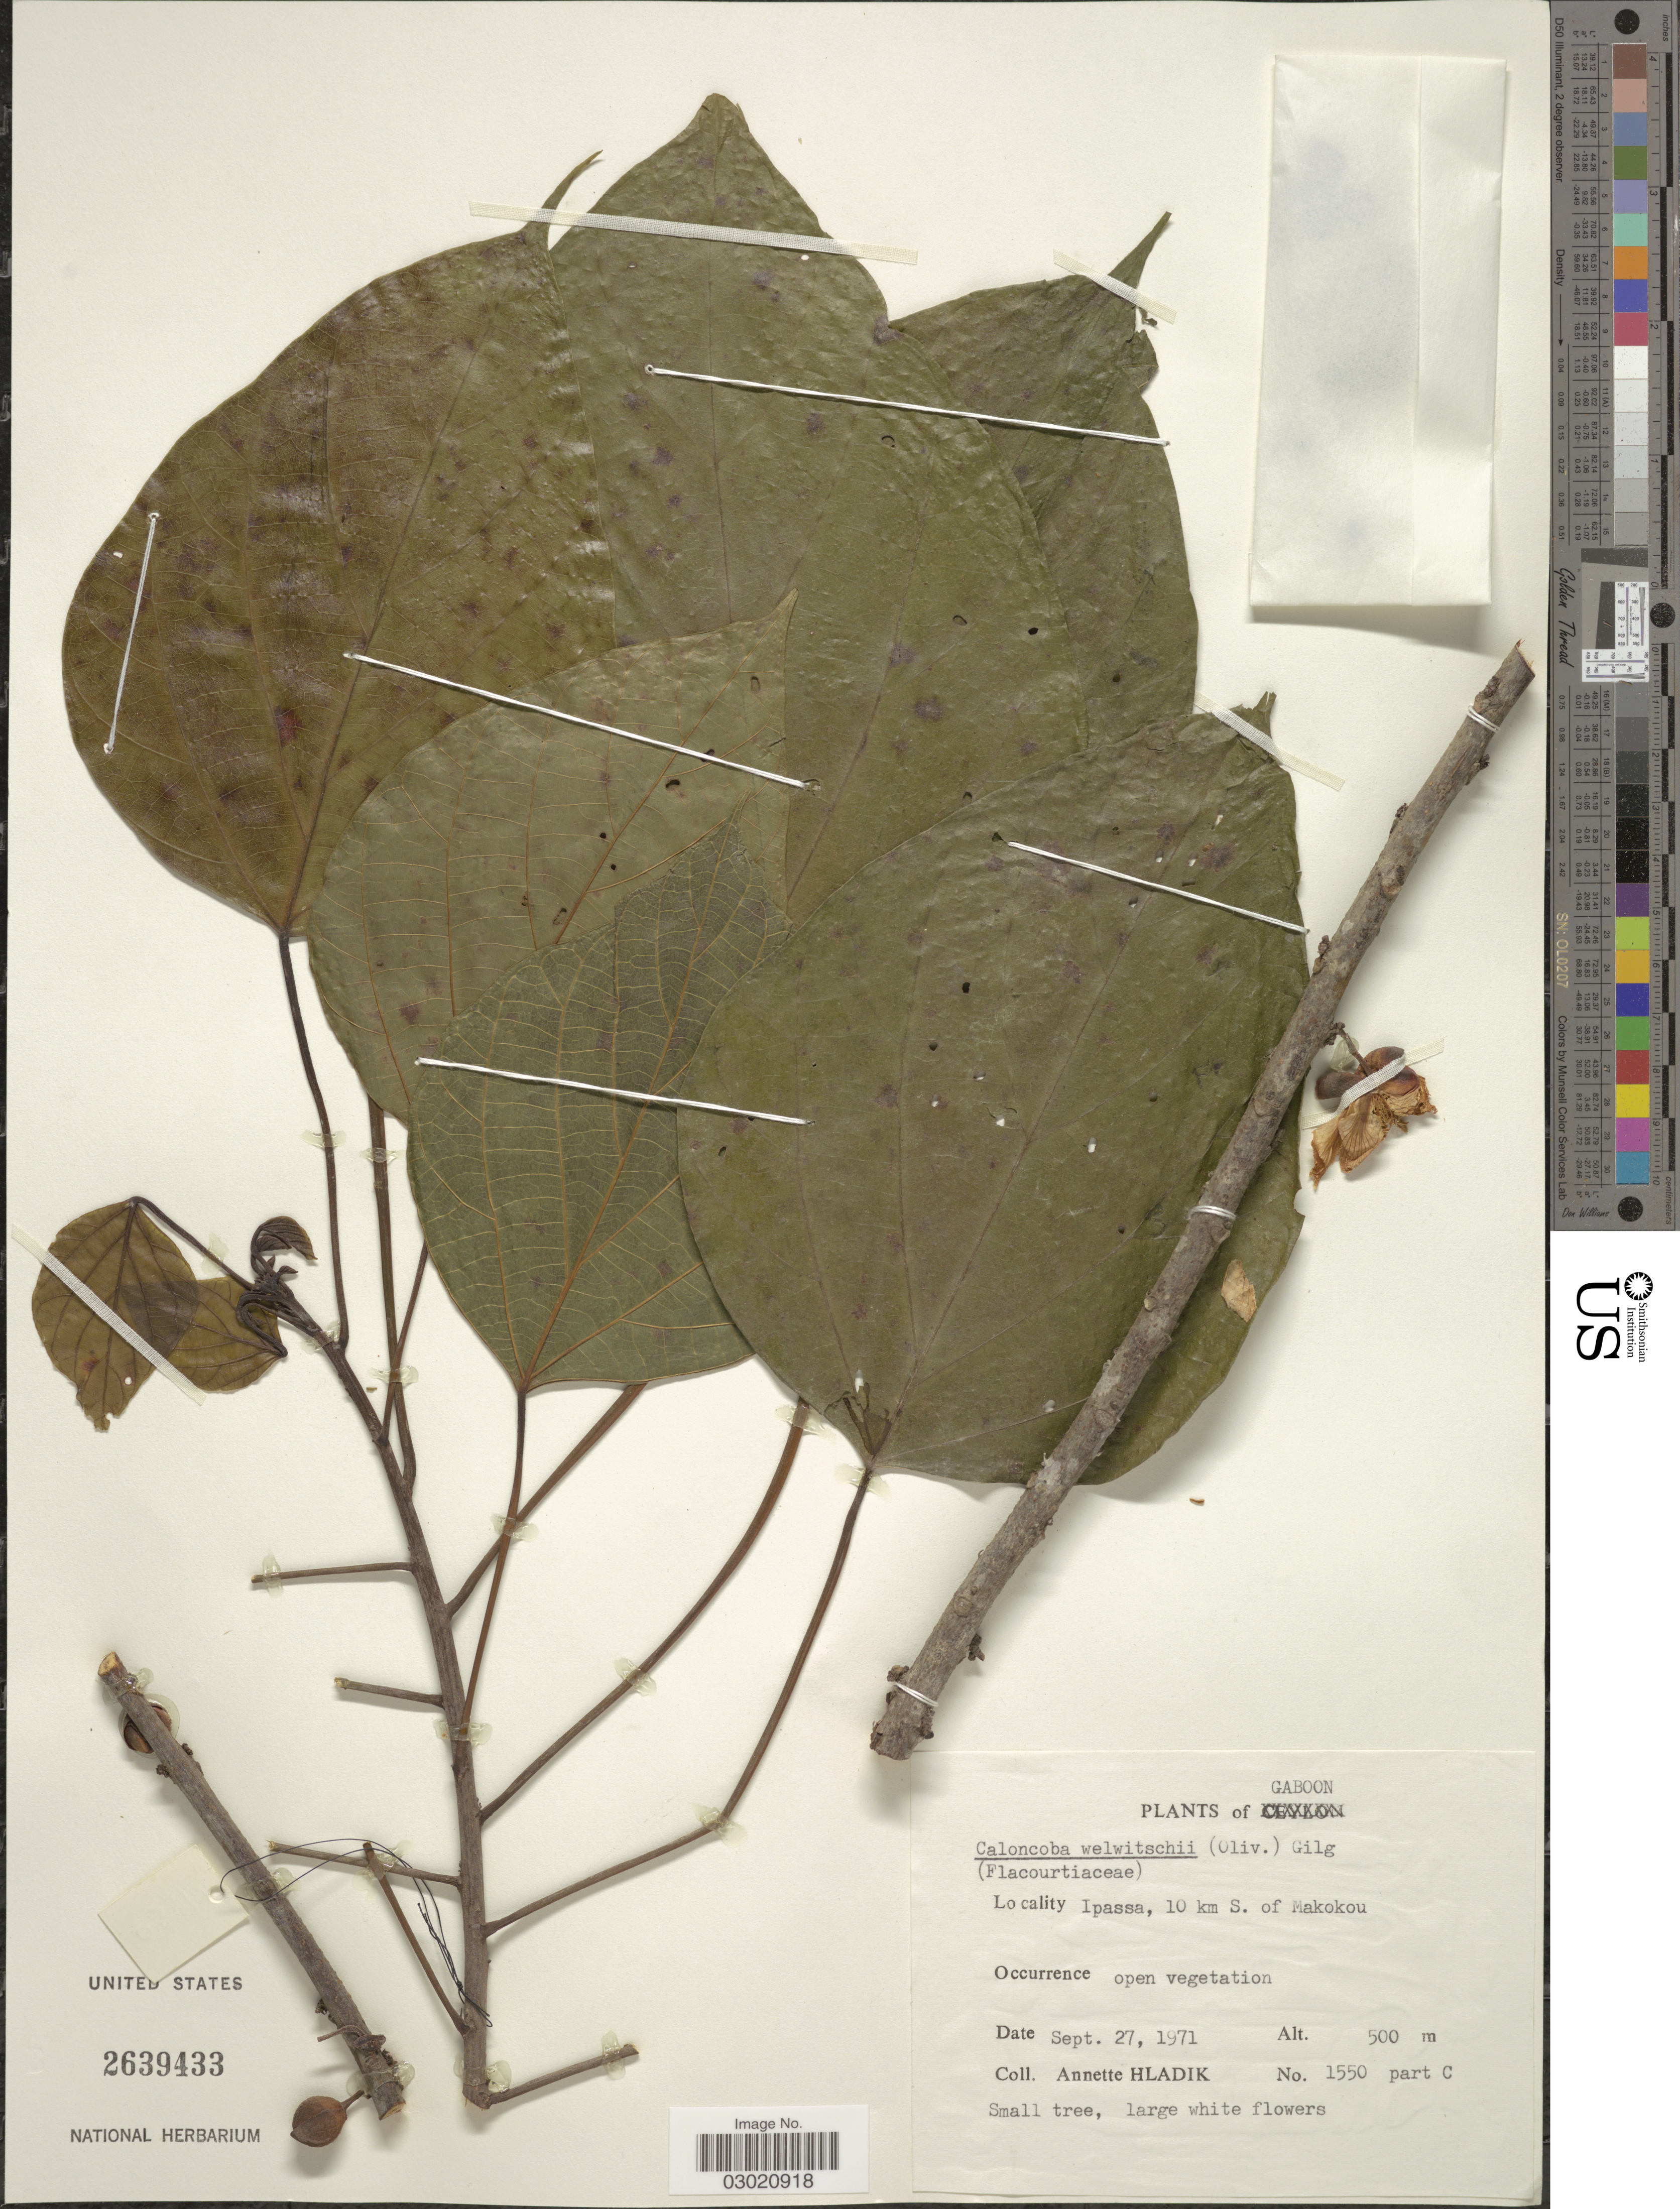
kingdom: Plantae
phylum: Tracheophyta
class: Magnoliopsida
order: Malpighiales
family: Achariaceae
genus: Caloncoba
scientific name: Caloncoba welwitschii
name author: (Oliv.) Gilg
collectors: A. Hladik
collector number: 1550 part C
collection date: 1971-09-27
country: Gabon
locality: Gaboon. Ipassa, 10 km S. of Makokou.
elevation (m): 500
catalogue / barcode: US 2639433